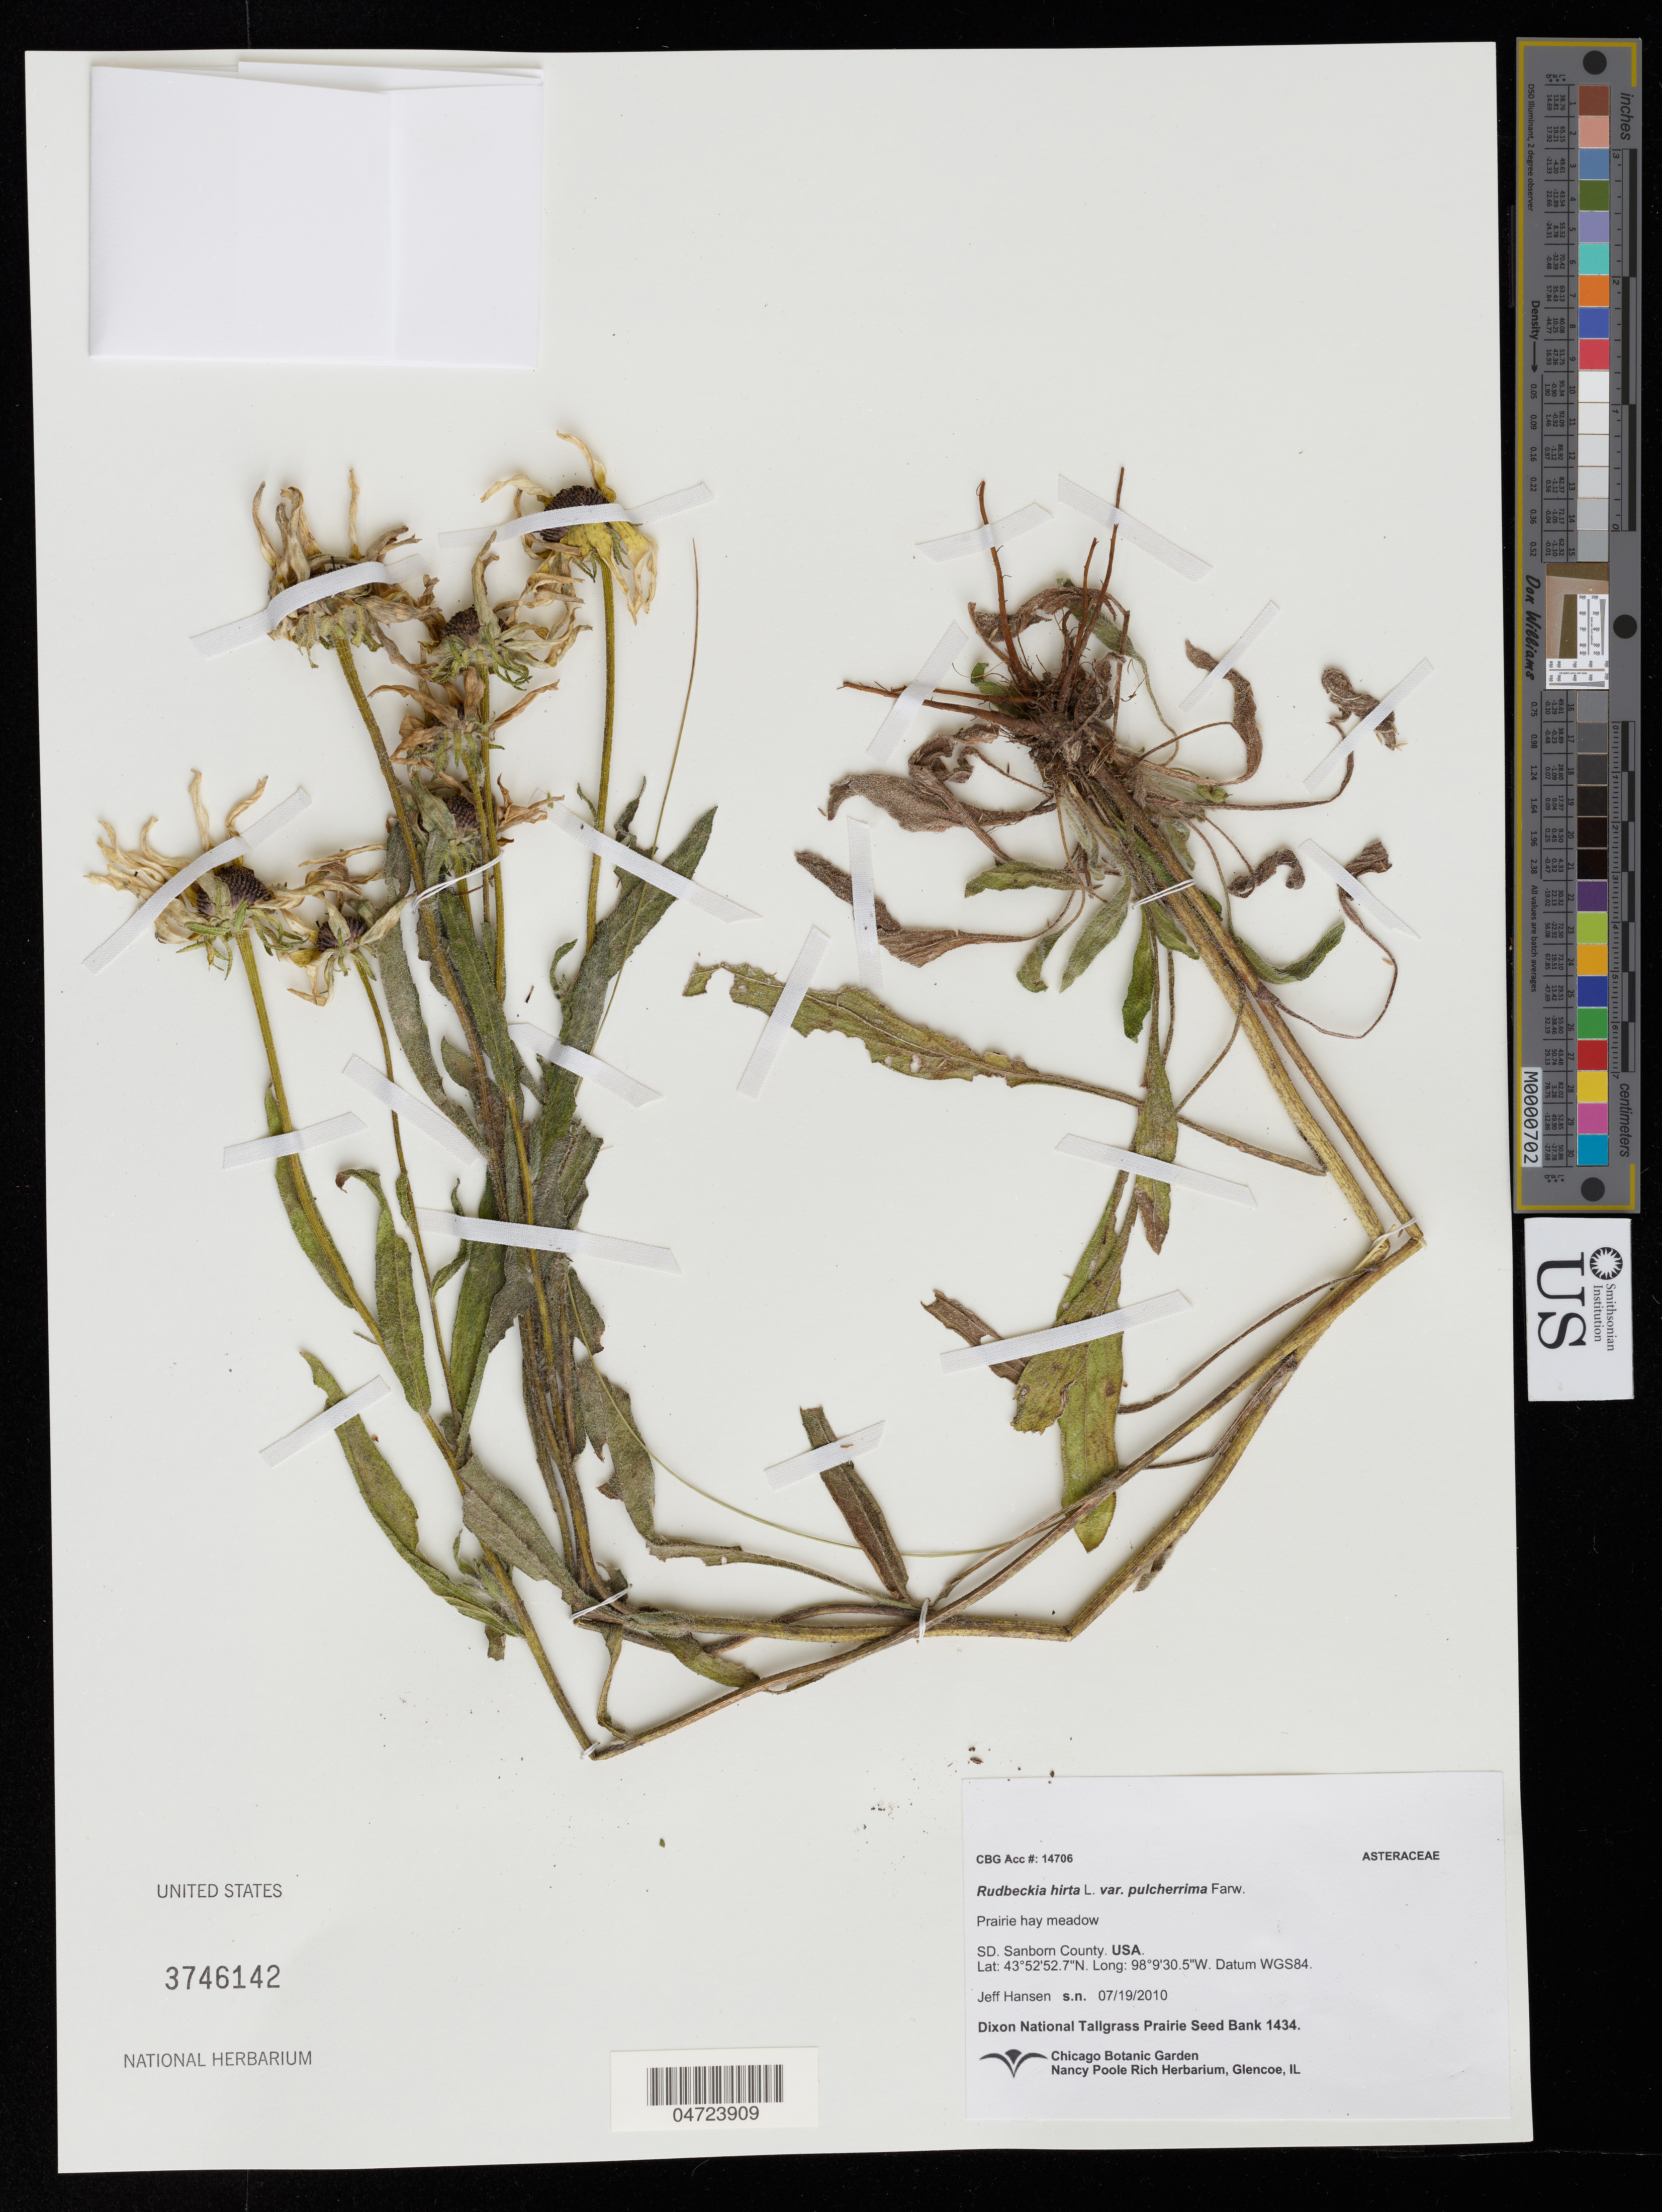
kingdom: Plantae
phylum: Tracheophyta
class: Magnoliopsida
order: Asterales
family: Asteraceae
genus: Rudbeckia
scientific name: Rudbeckia hirta var. pulcherrima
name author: L.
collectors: J. Hansen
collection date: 2010-07-19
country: United States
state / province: South Dakota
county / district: Sanborn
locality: SD. Sanborn County.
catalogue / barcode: US 3746142